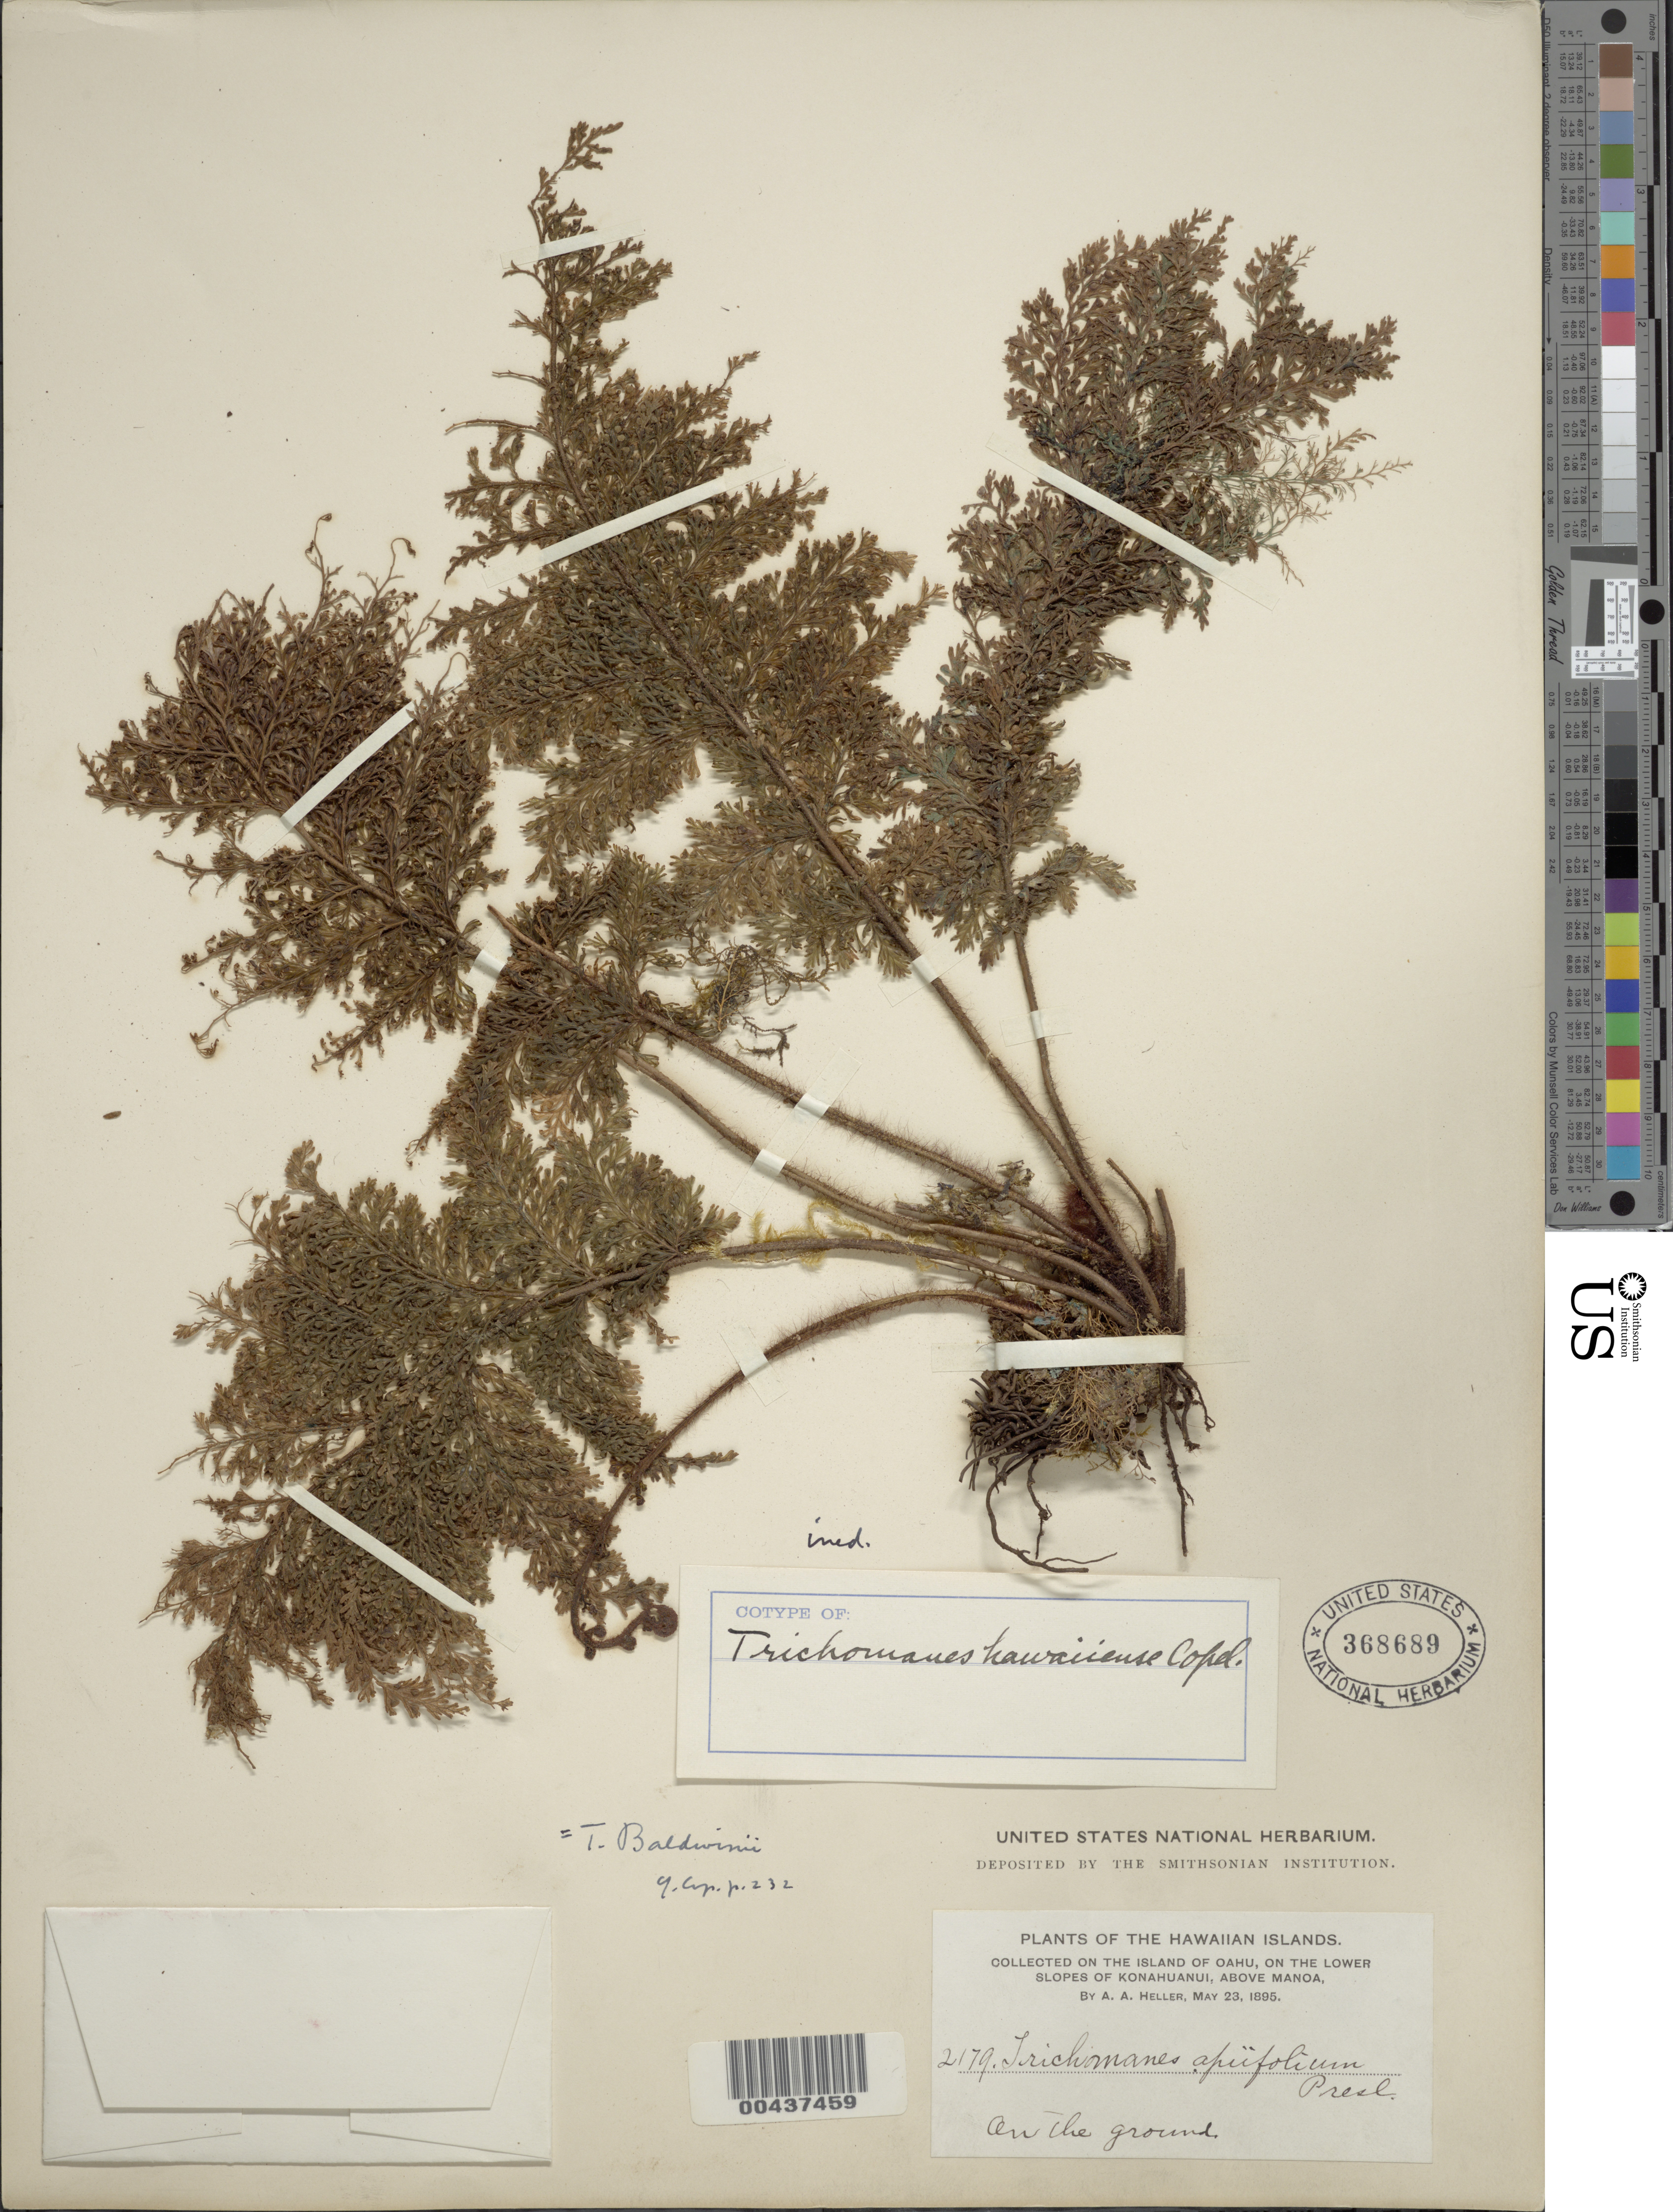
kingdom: Plantae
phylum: Tracheophyta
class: Polypodiopsida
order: Hymenophyllales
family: Hymenophyllaceae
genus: Callistopteris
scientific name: Callistopteris baldwinii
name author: (D.C. Eaton) Copel.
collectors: A. A. Heller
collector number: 2179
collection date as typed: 23 May 1895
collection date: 1895-05-23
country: United States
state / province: Hawaii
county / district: Honolulu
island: Oahu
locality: Oahu, on the lower slopes of Konahuanui, above Manoa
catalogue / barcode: US 368689